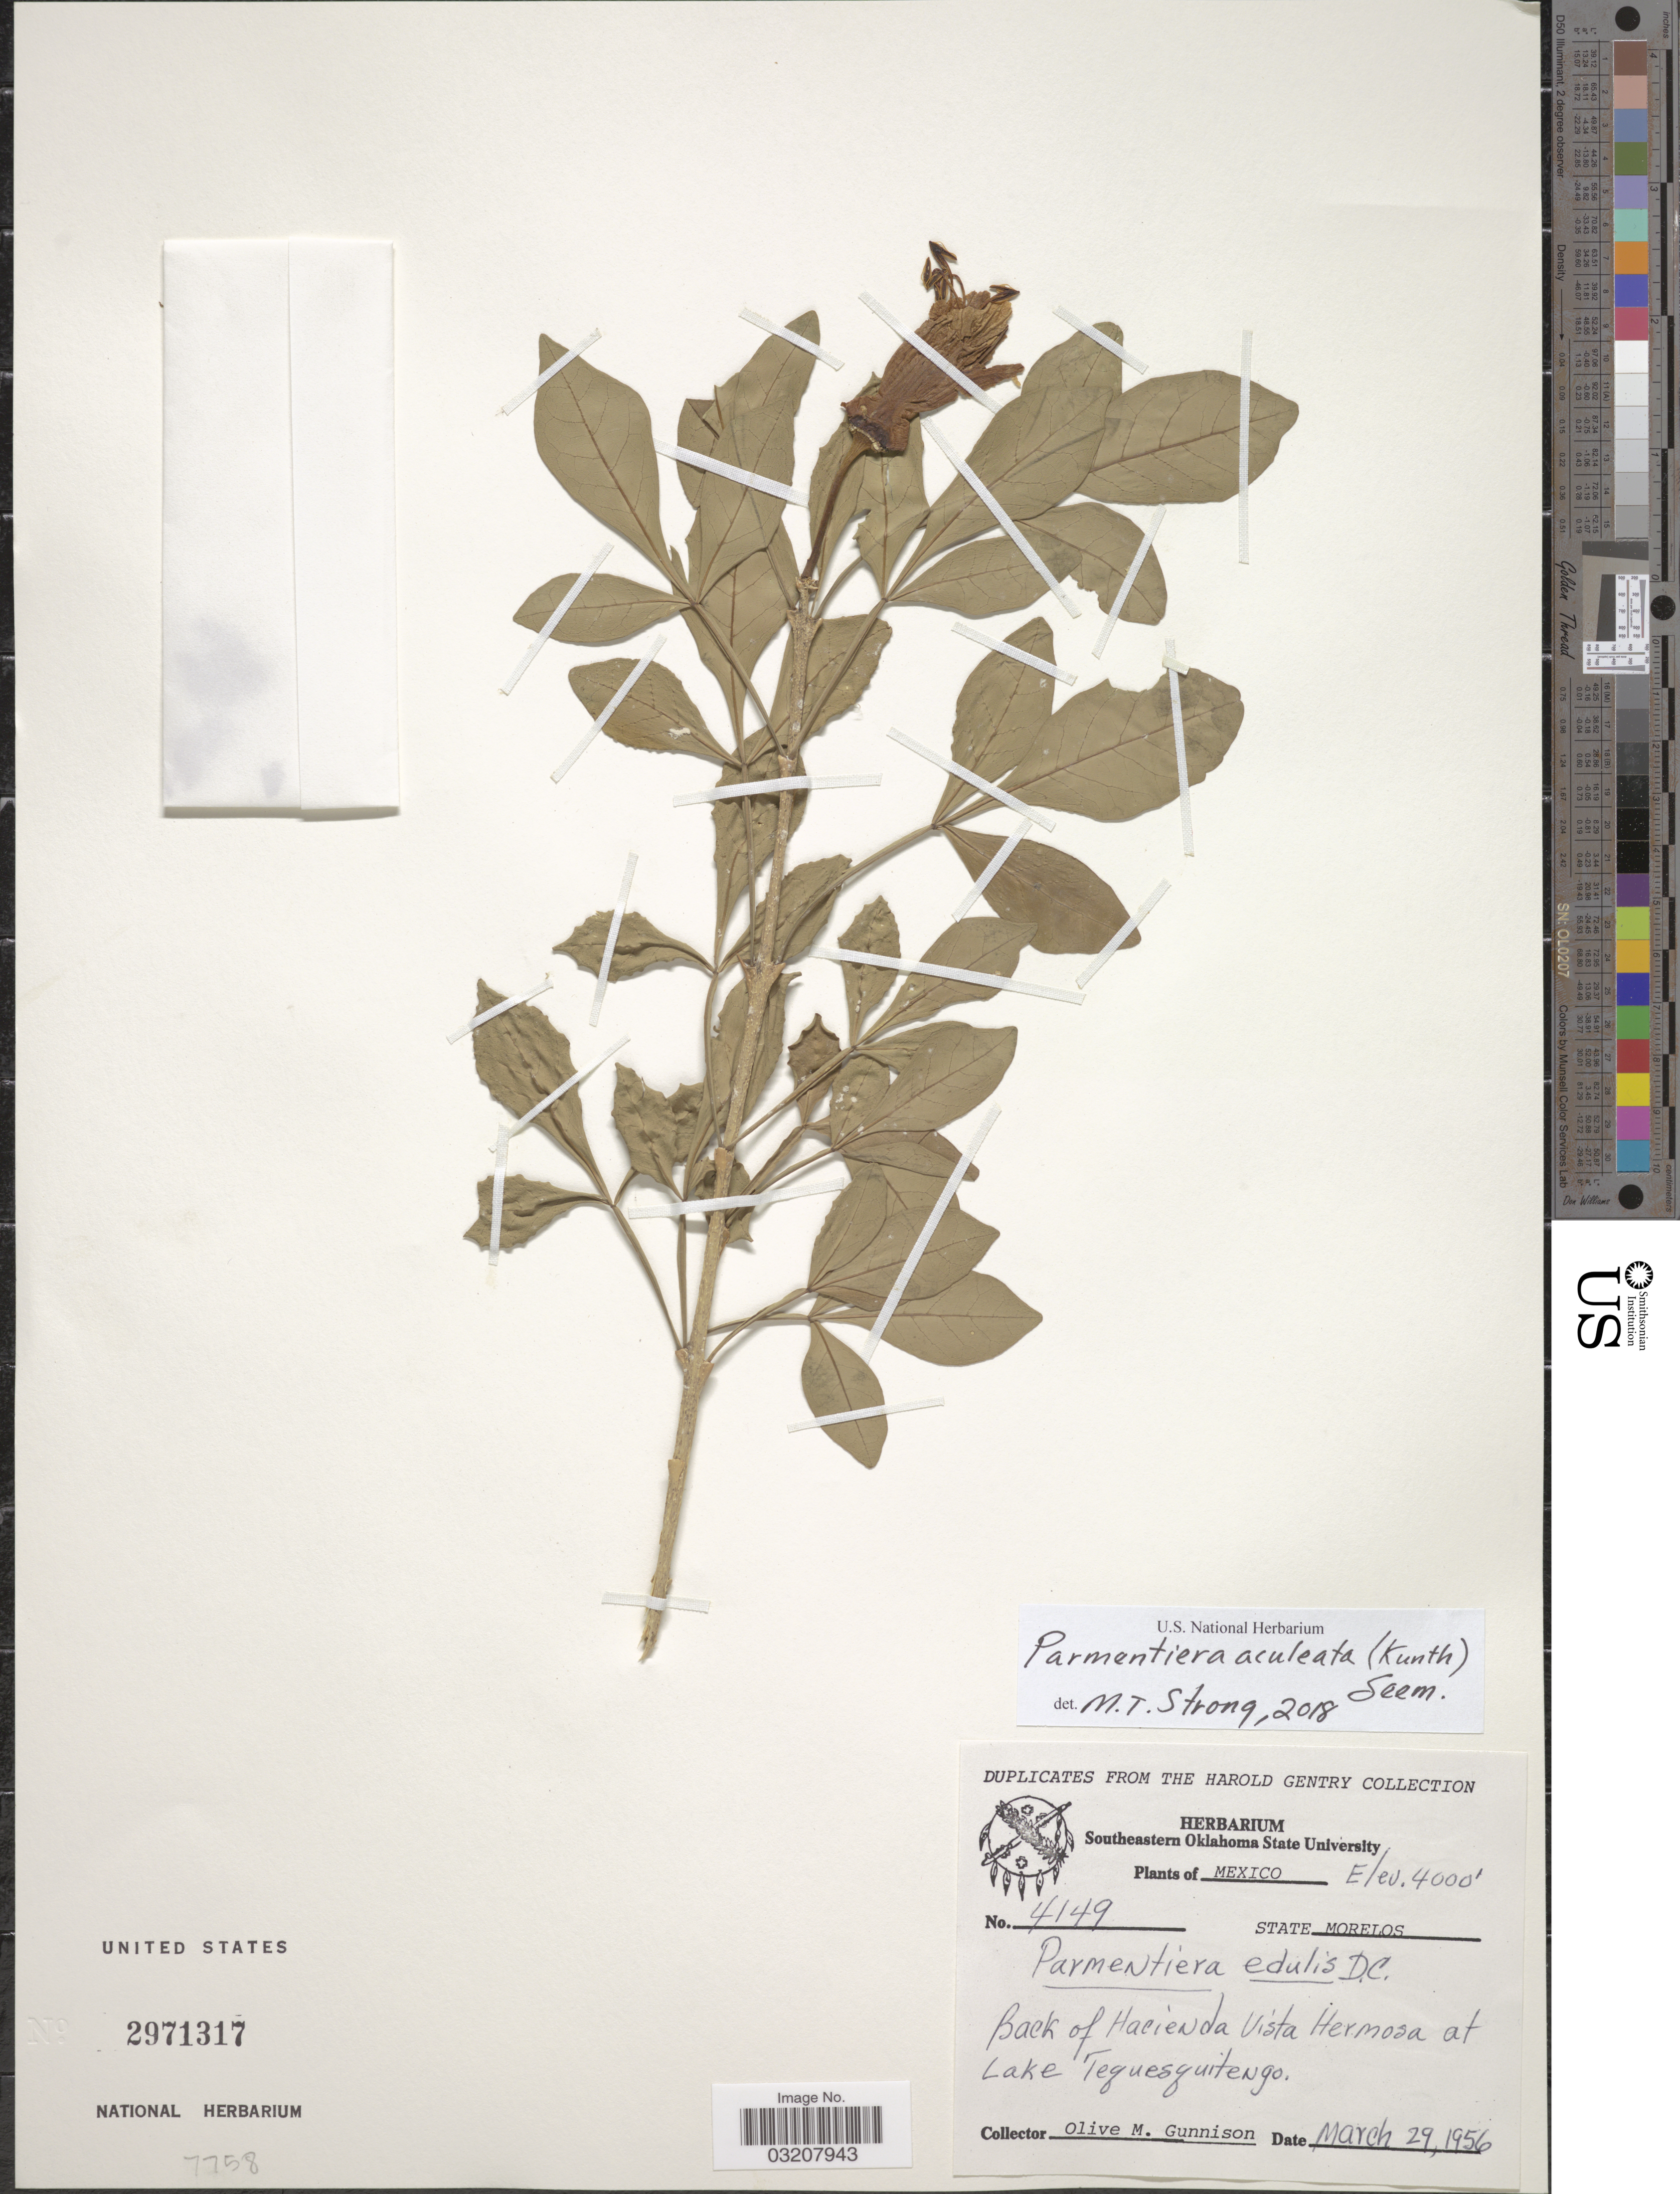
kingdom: Plantae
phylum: Tracheophyta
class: Magnoliopsida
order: Lamiales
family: Bignoniaceae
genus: Parmentiera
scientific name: Parmentiera aculeata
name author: (Kunth) Seem.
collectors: Gunnison, O. M.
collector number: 4149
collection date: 1956-03-29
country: Mexico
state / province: Morelos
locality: Back of Hacienda Vista Hermosa at Lake Tequesquitengo.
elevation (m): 1219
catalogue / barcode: US 2971317